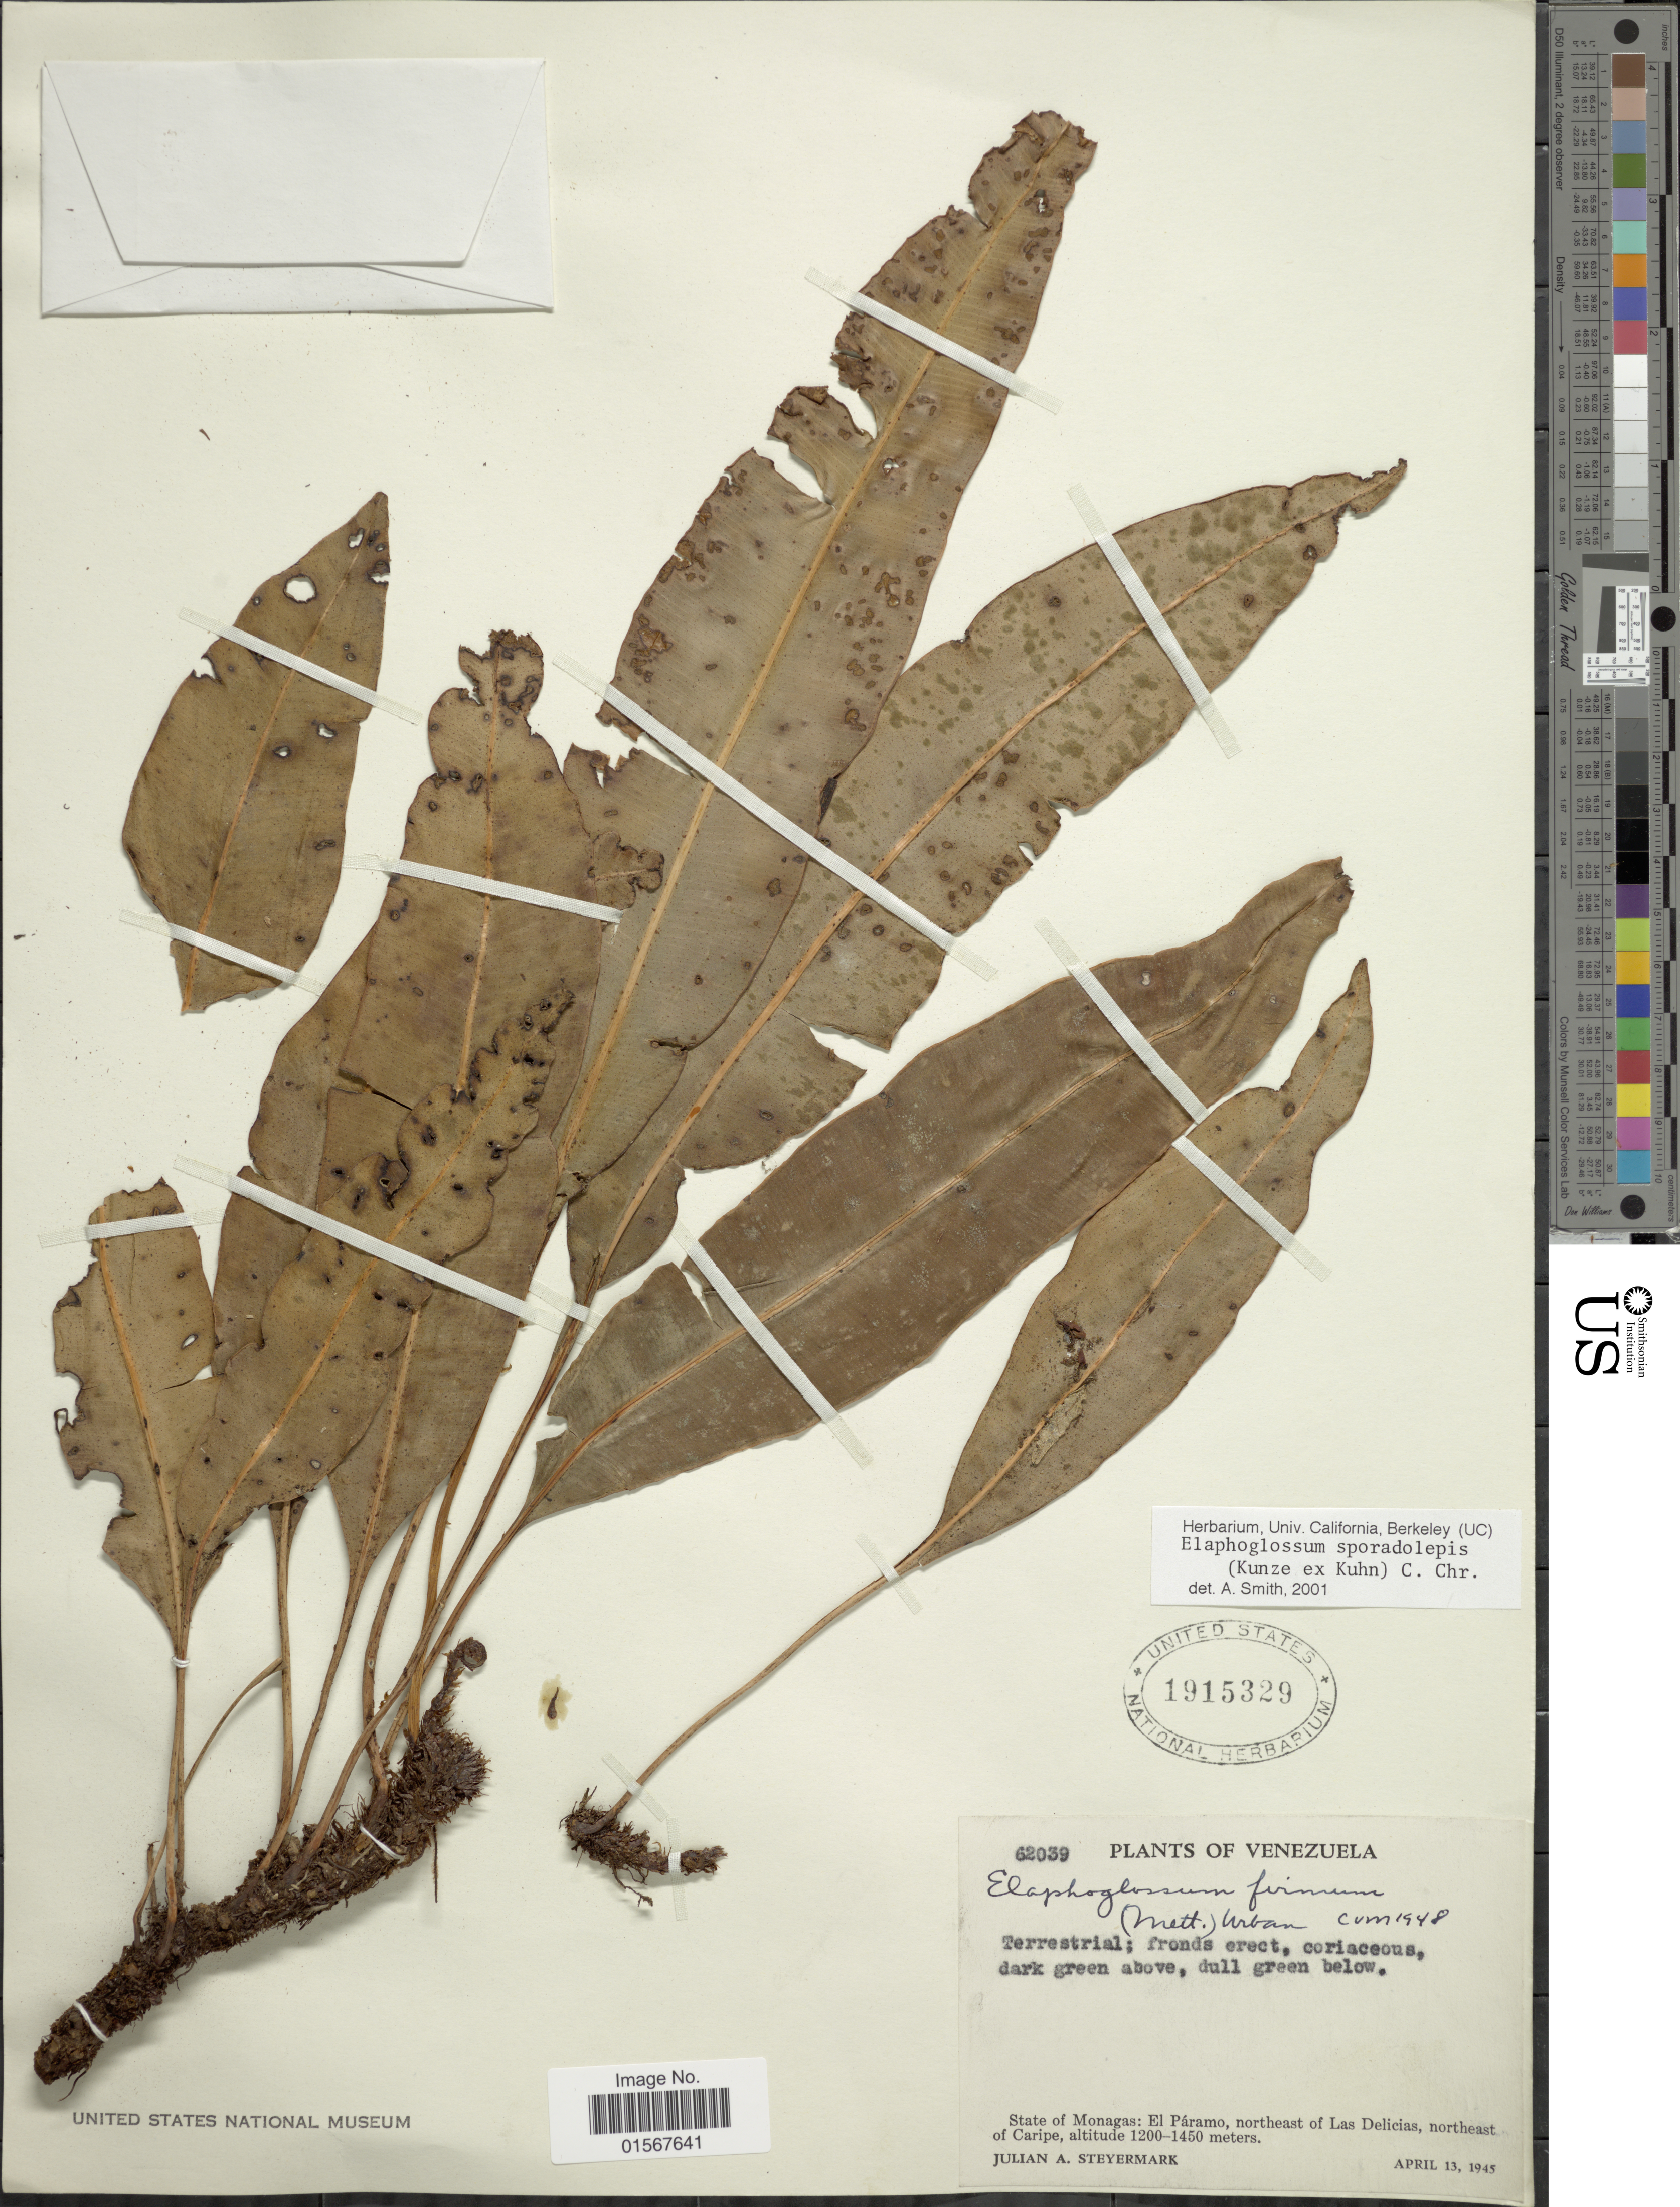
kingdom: Plantae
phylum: Tracheophyta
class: Polypodiopsida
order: Polypodiales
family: Dryopteridaceae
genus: Elaphoglossum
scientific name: Elaphoglossum sporadolepis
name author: (Kunze ex Kuhn) T. Moore ex C. Chr.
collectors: J. Steyermark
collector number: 62039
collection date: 1945-04-13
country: Venezuela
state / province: Monagas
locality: State of Monagas: El Paramo, northeast of Las Delicias, northeast of Caripe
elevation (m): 1200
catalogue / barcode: US 1915329